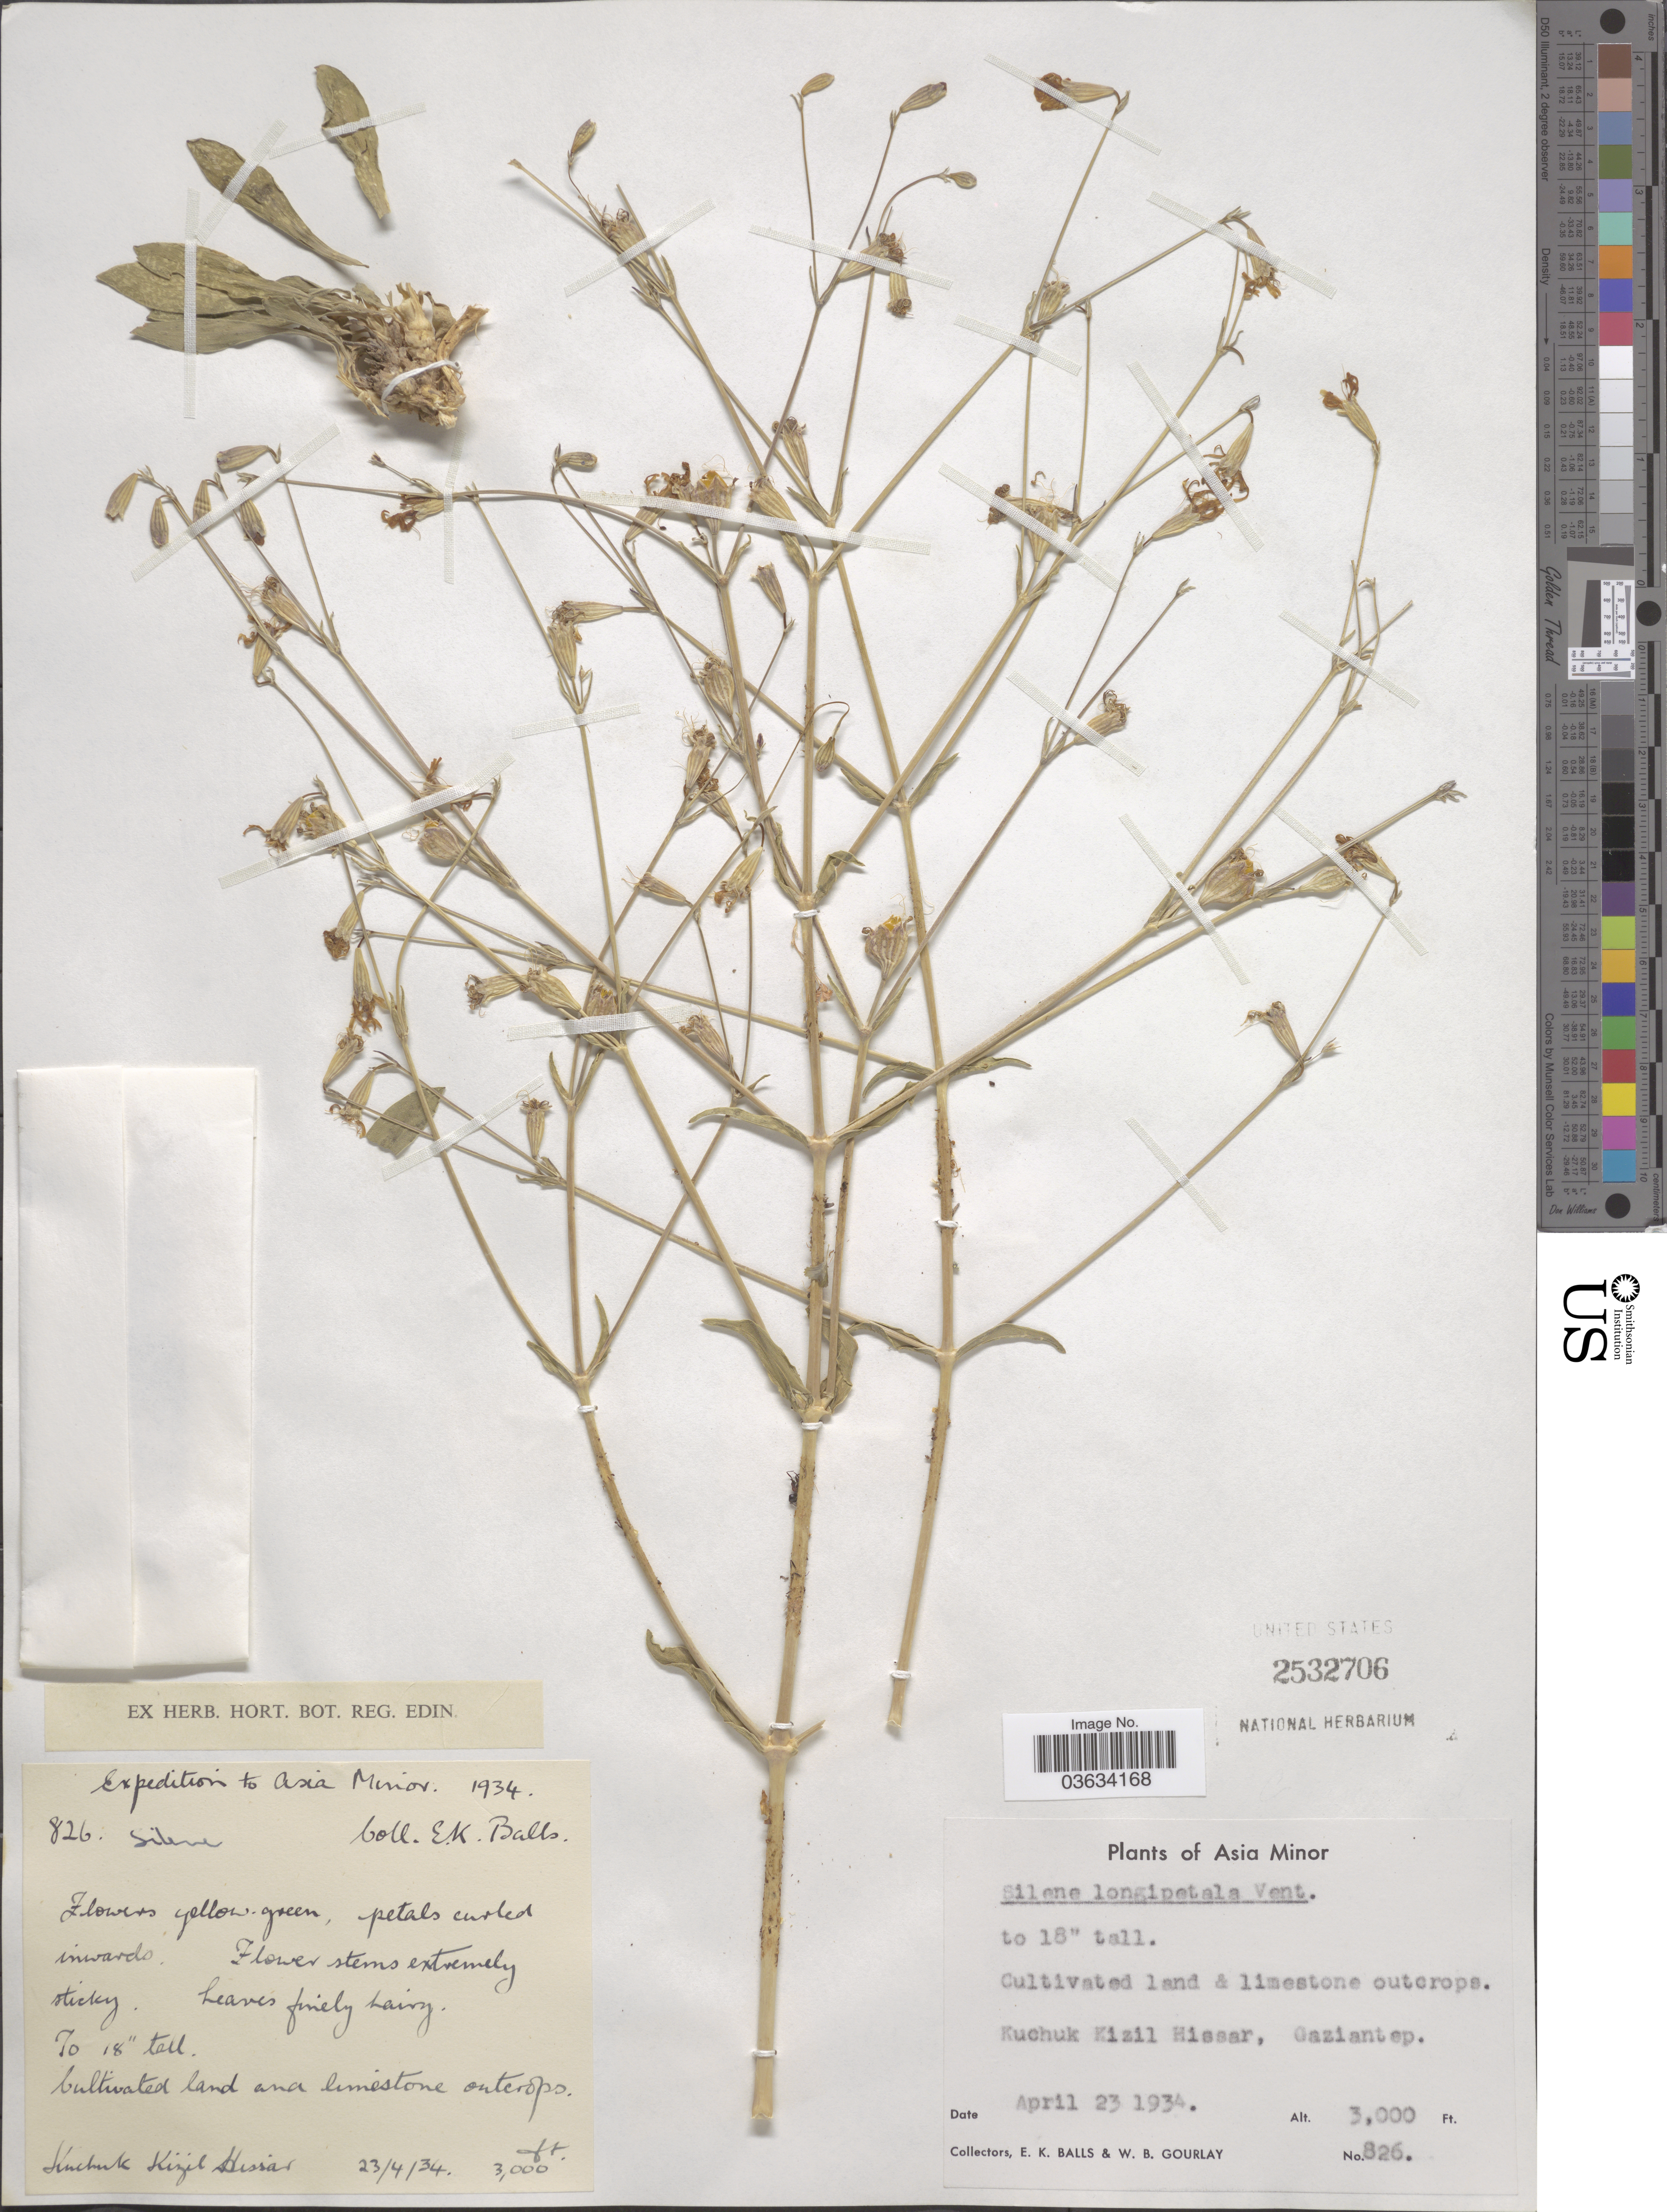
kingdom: Plantae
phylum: Tracheophyta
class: Magnoliopsida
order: Caryophyllales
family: Caryophyllaceae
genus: Silene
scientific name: Silene longipetala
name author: Vent.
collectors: E. K. Balls & W. B. Gourlay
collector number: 826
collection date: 1934-04-23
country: Turkey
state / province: Gaziantep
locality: Asia Minor. Kuchuk Kizil Hissar.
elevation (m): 914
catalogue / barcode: US 2532706